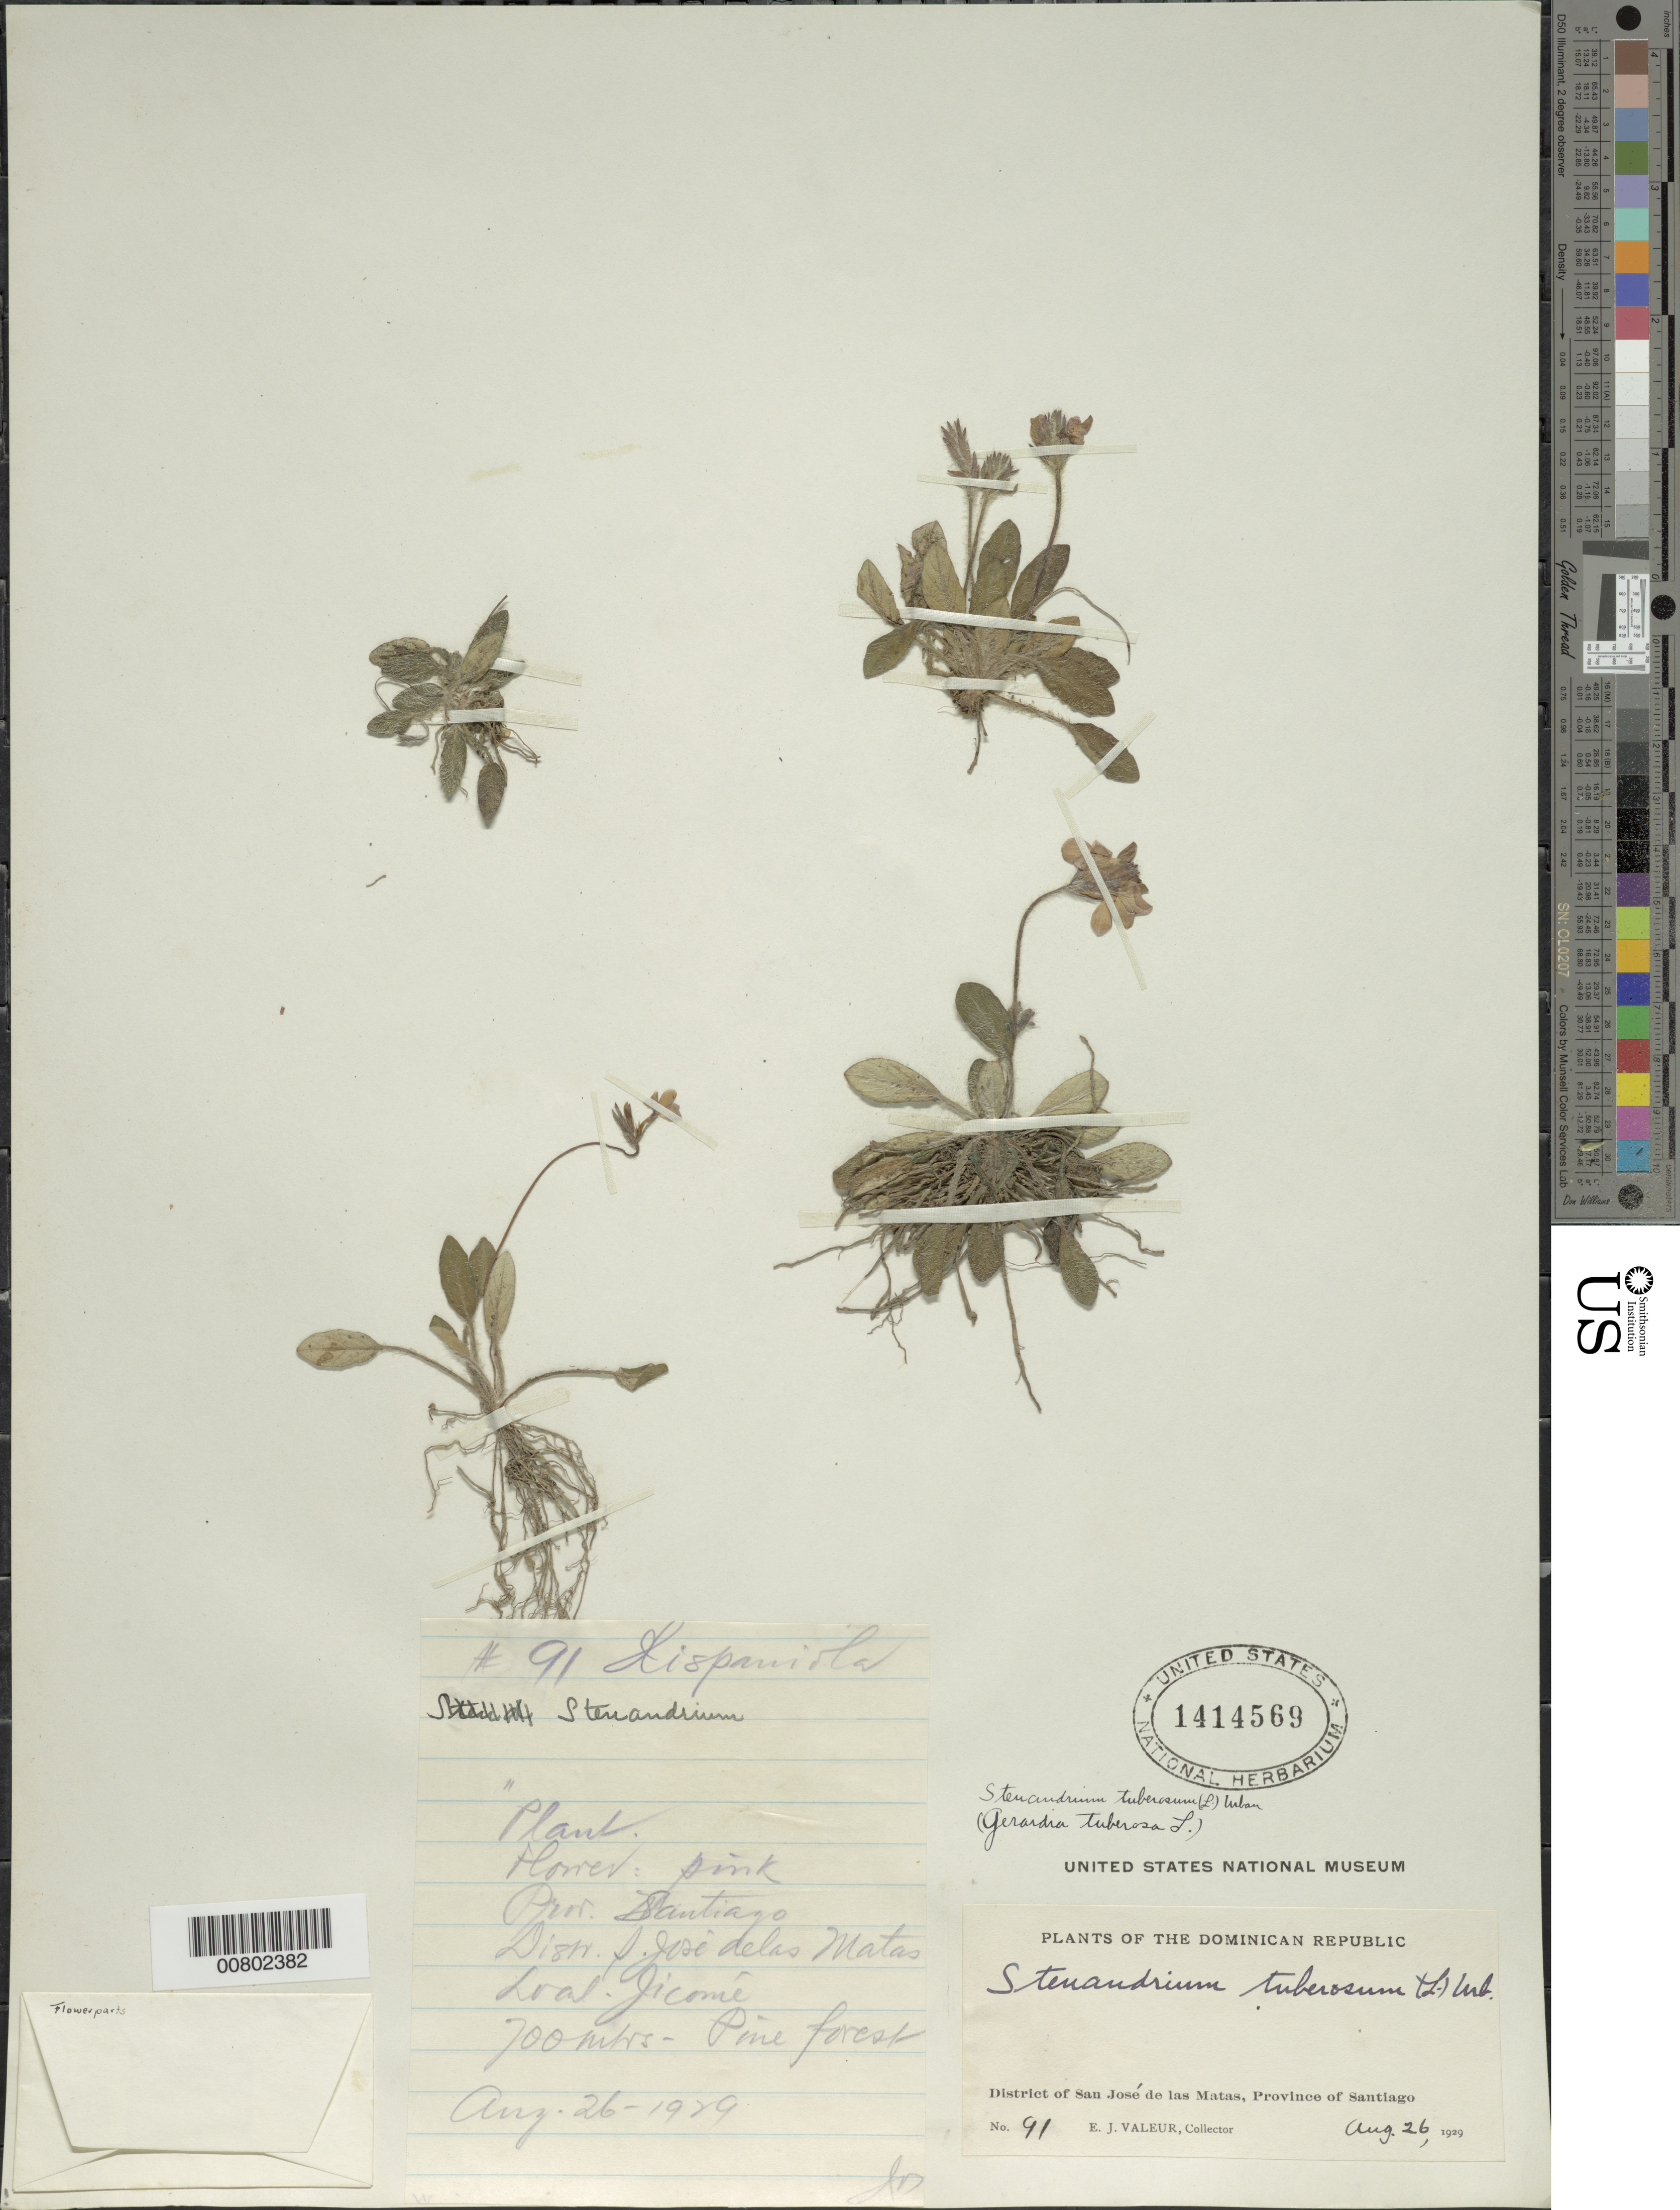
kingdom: Plantae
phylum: Tracheophyta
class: Magnoliopsida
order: Lamiales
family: Acanthaceae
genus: Stenandrium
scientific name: Stenandrium tuberosum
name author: (L.) Urb.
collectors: E. Valeur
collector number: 91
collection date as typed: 26 Aug 1929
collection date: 1929-08-26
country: Dominican Republic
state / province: Santiago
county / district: San José de las Matas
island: Hispaniola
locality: Jicomé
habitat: Pine forest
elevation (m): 700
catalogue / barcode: US 1414569